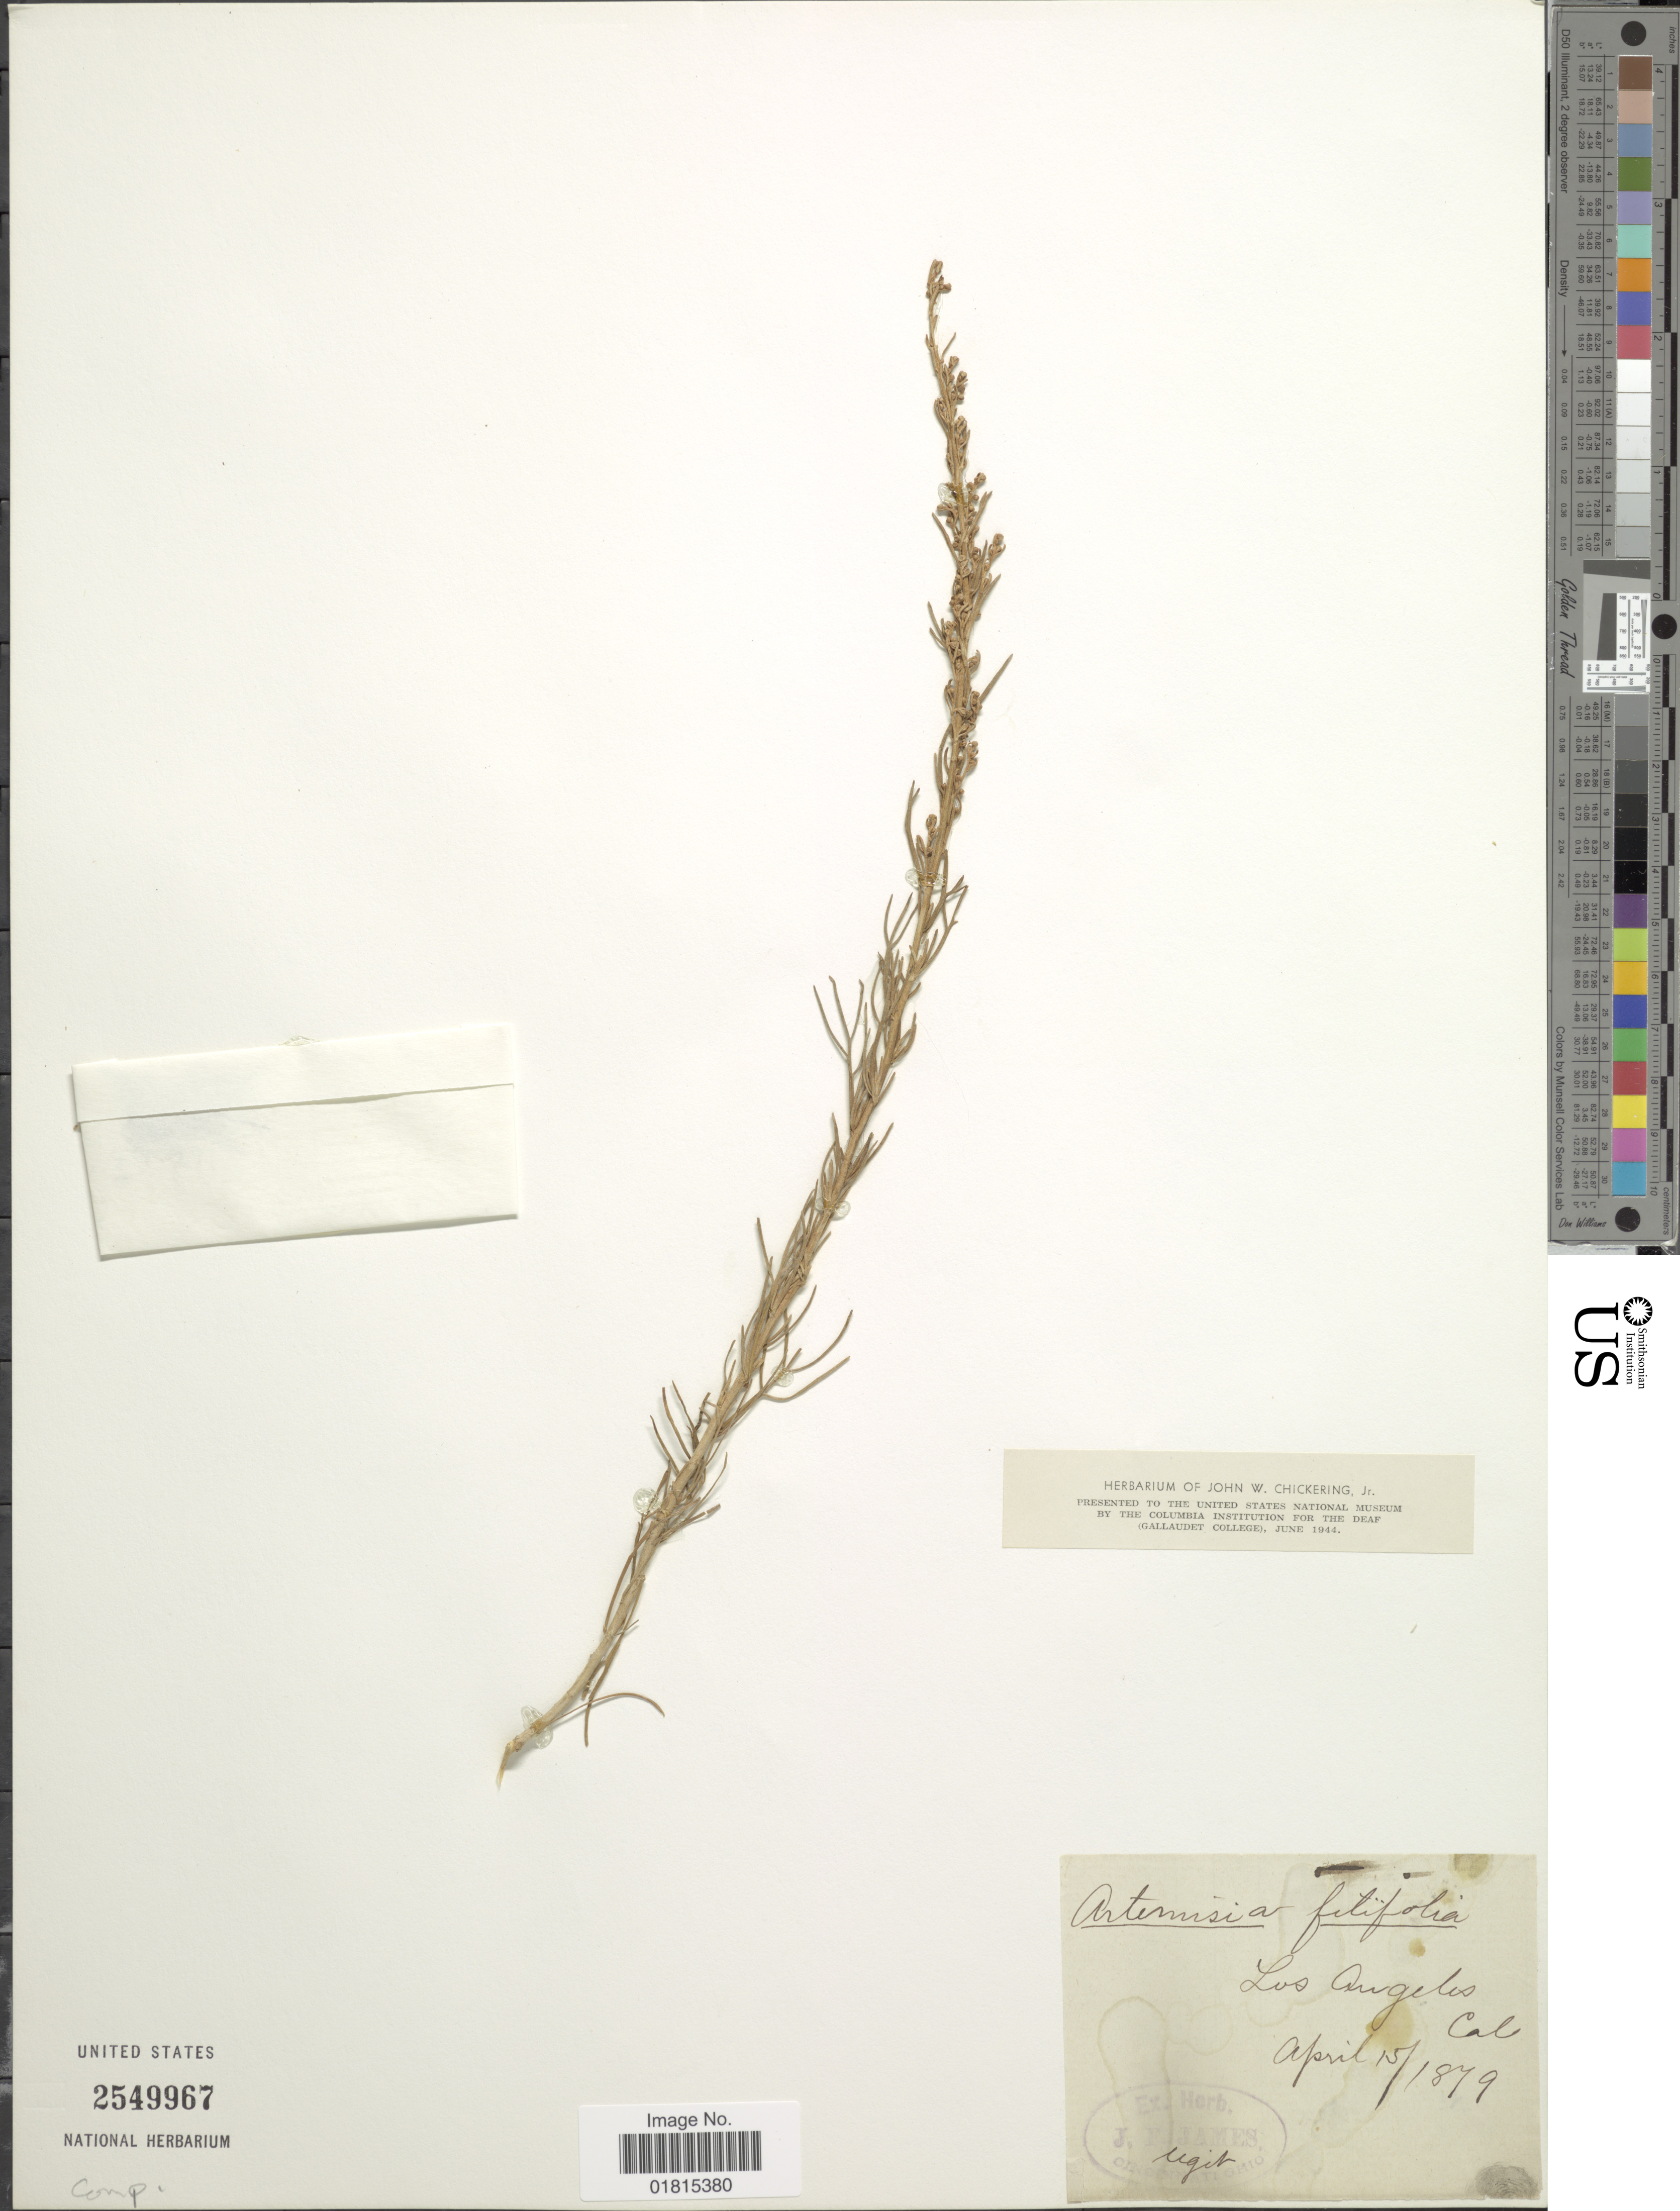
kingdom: Plantae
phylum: Tracheophyta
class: Magnoliopsida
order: Asterales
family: Asteraceae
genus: Artemisia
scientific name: Artemisia filifolia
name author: Torr.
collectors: J. James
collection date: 1879-04-15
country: United States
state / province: California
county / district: Los Angeles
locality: Los Angeles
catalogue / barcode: US 2549967